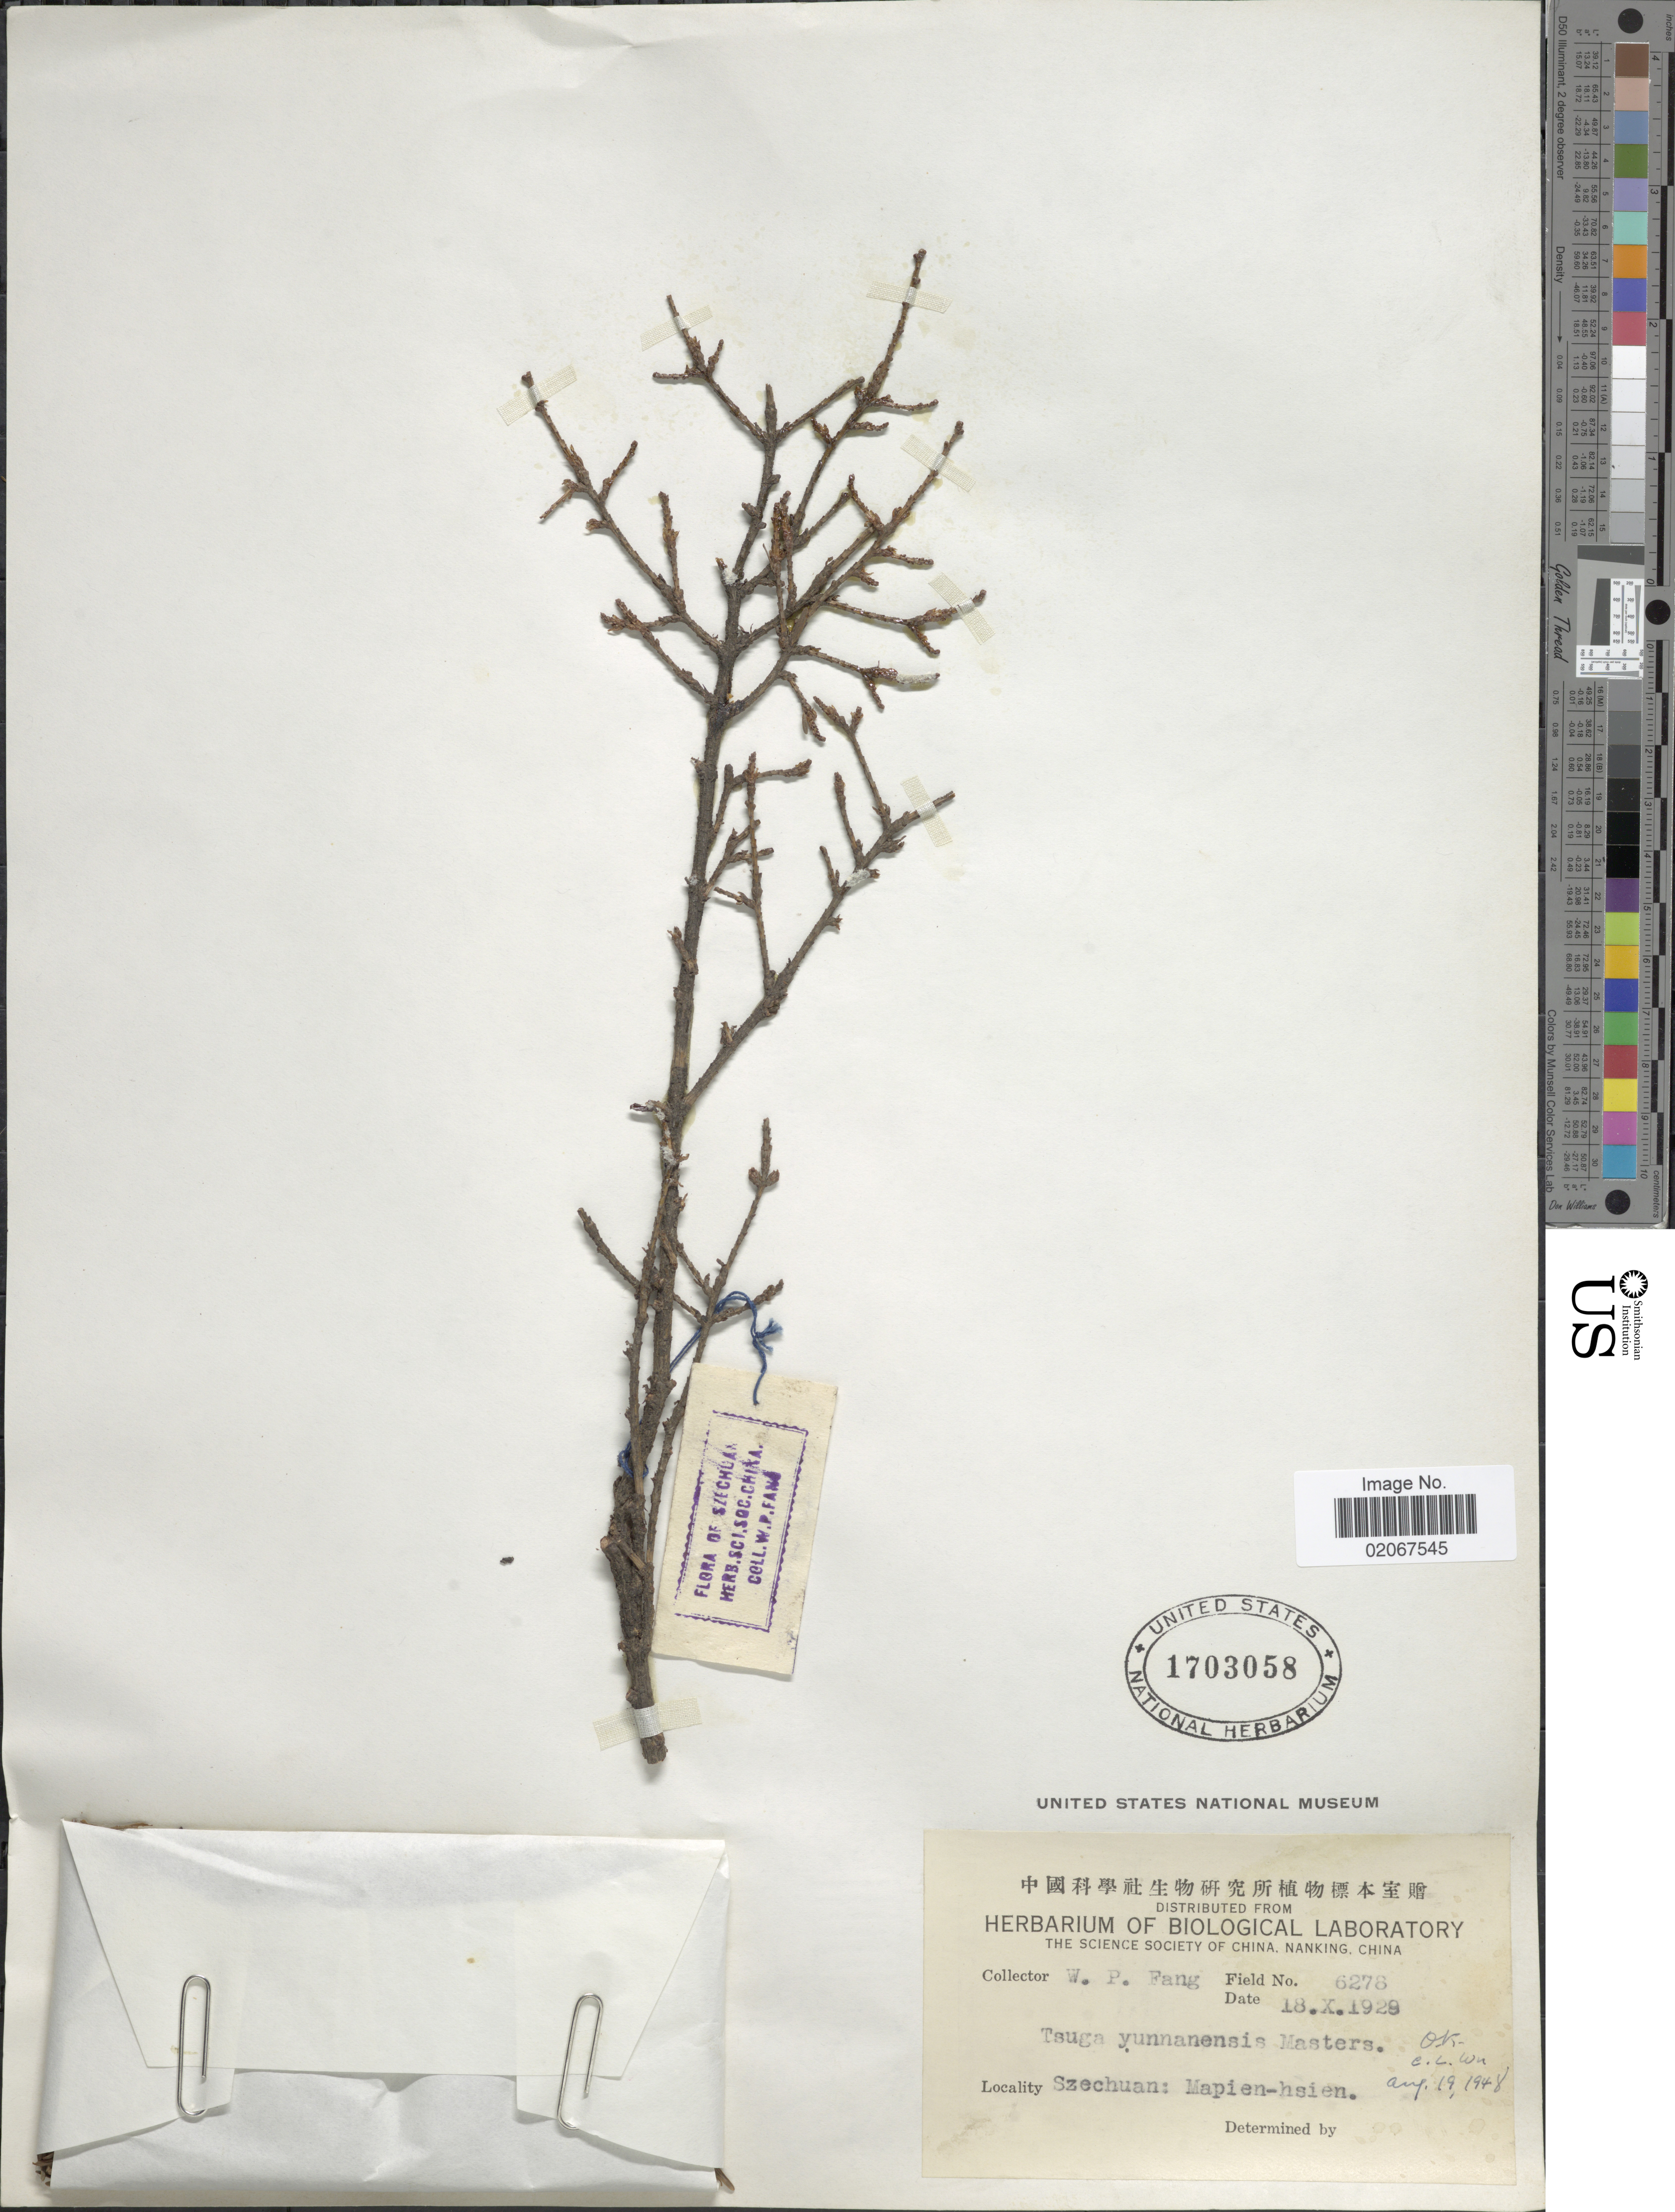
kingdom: Plantae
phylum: Tracheophyta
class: Pinopsida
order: Pinales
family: Pinaceae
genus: Tsuga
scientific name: Tsuga yunnanensis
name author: (Franch.) Mast.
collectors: W. P. Fang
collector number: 6278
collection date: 1928-10-18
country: China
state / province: Sichuan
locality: Szechuan: mapien-hsien.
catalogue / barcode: US 1703058